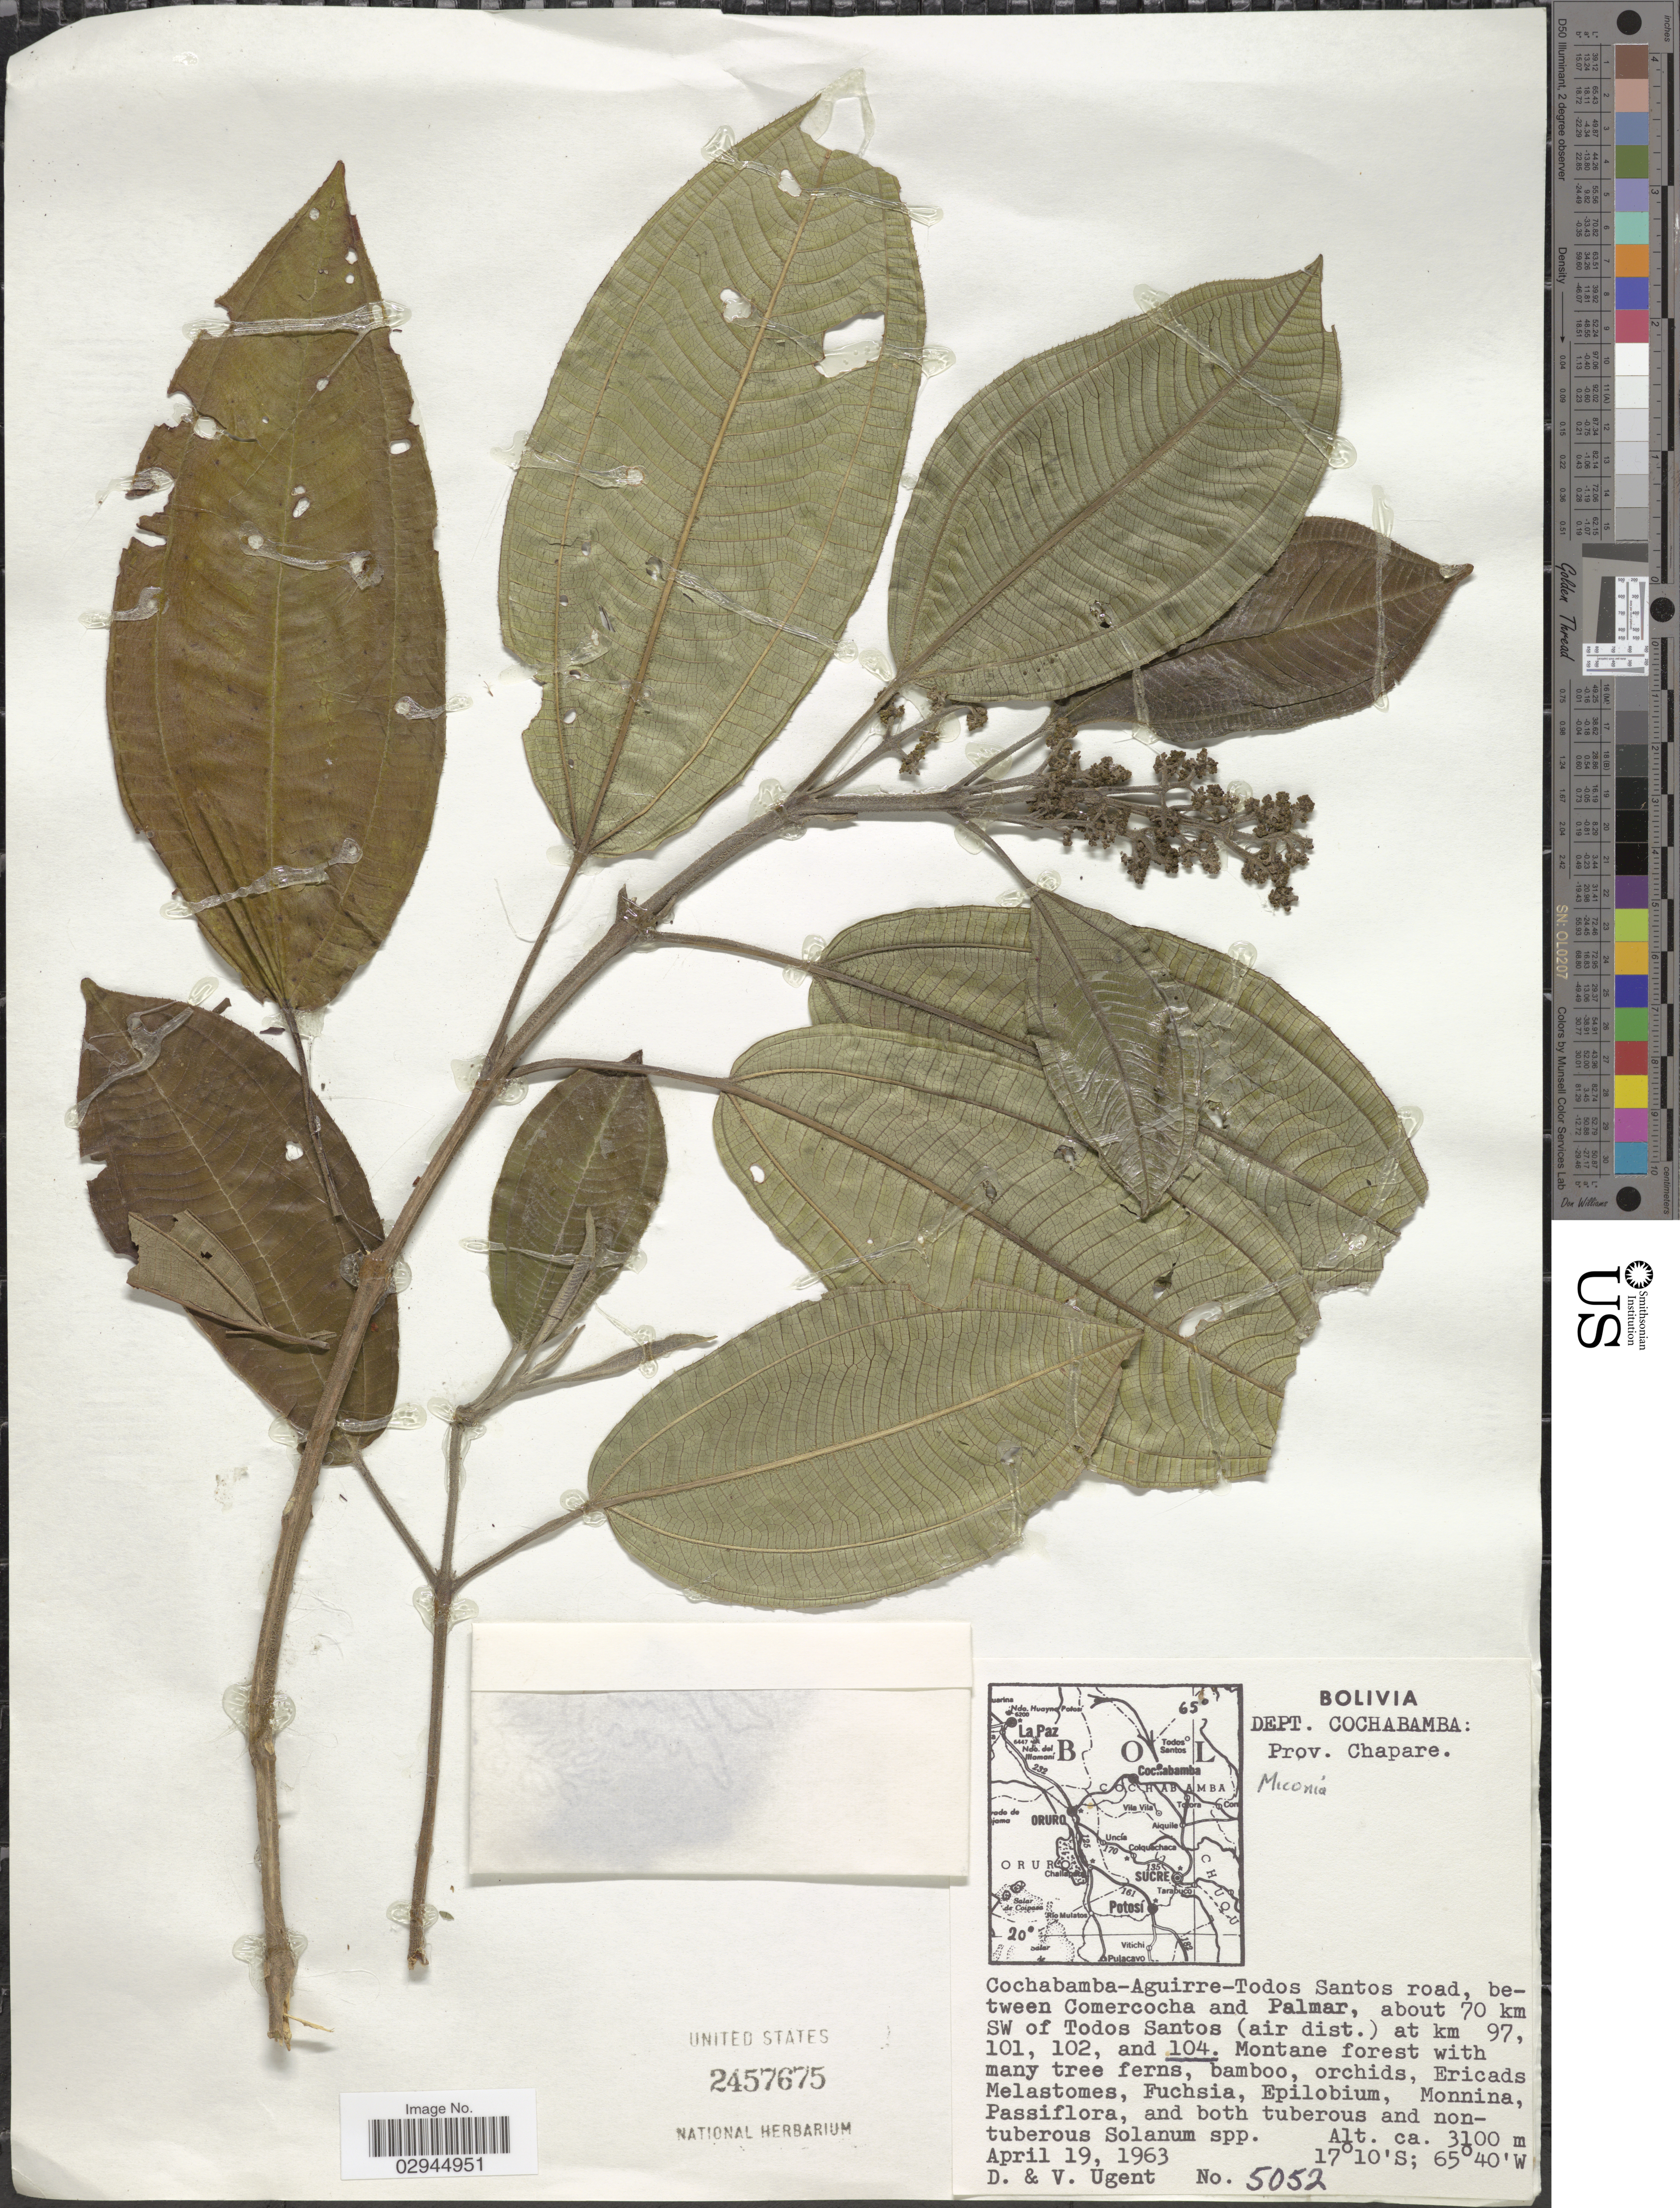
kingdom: Plantae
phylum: Tracheophyta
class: Magnoliopsida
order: Myrtales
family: Melastomataceae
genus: Miconia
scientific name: Miconia sp.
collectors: D. Ugent & V. Ugent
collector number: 5052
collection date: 1963-04-19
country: Bolivia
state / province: Cochabamba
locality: Dept. Cochabamba: Prov. Chapare. Cochabamba-Aguirre-Todos Santos road, between Comercocha and Palmar, about 70 km SW of Todos Santos (air dist.) at km 97, 101, 102, and 104.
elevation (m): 3100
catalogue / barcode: US 2457675